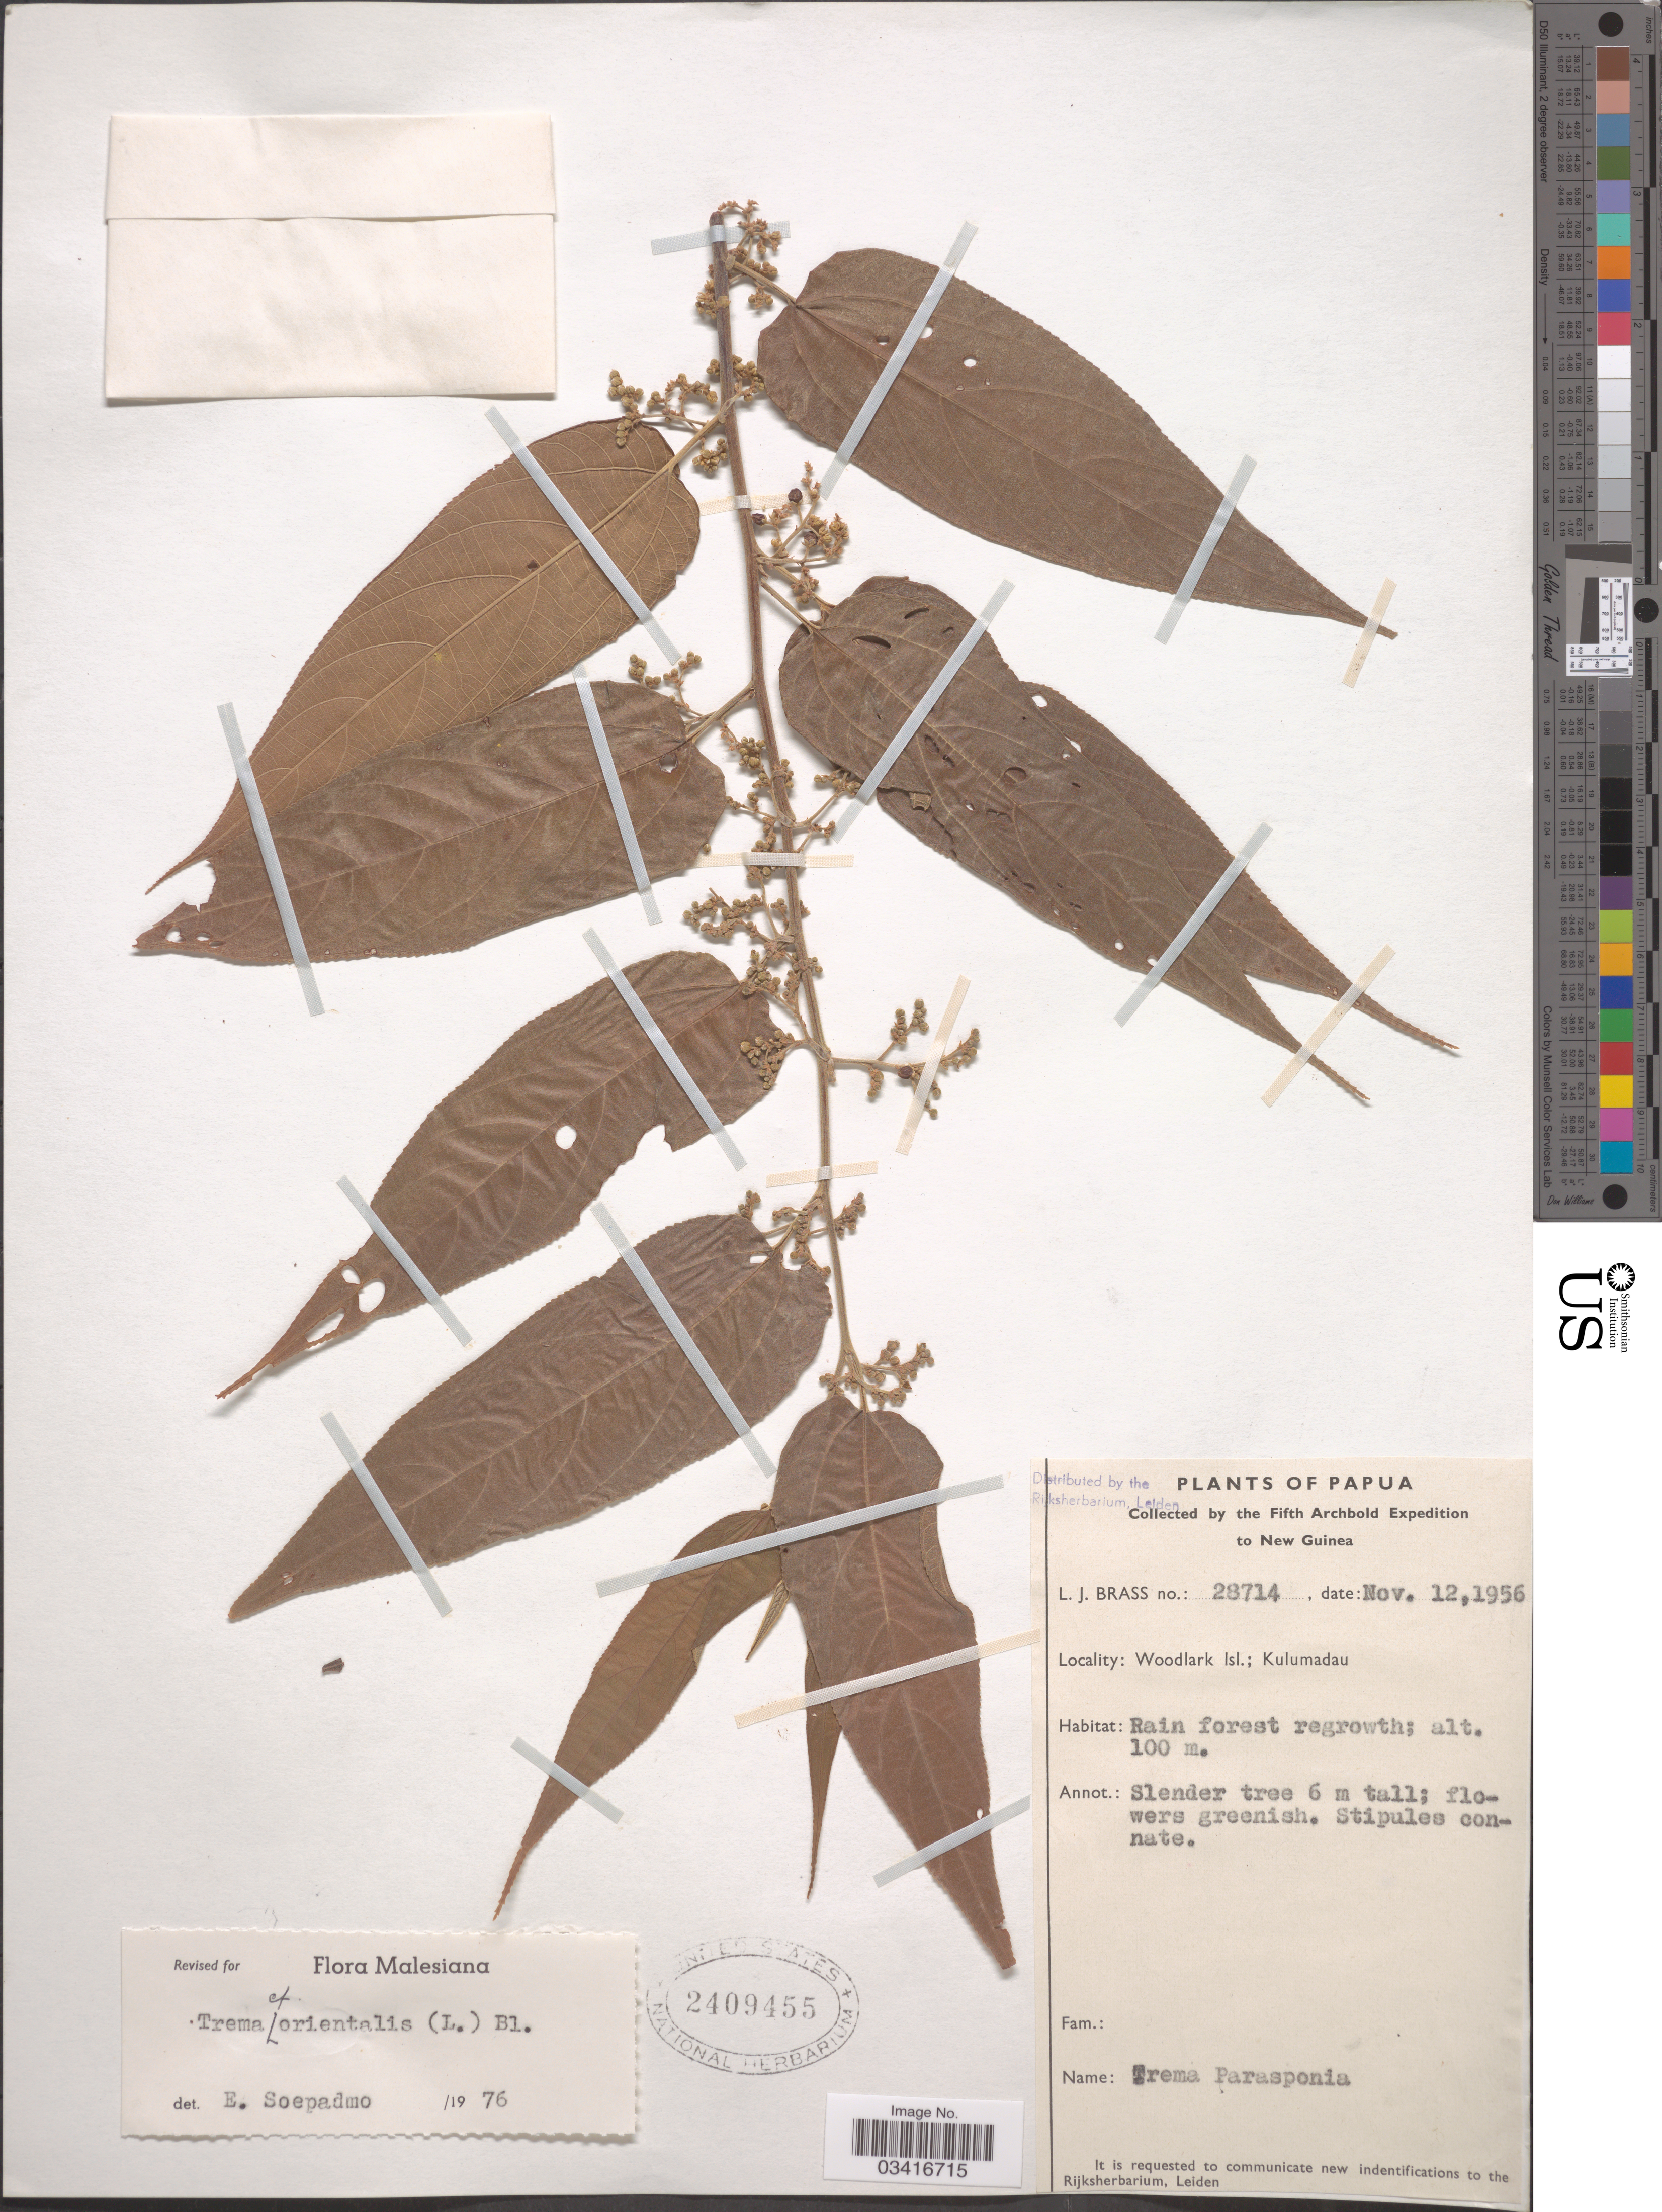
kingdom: Plantae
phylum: Tracheophyta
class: Magnoliopsida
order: Rosales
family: Cannabaceae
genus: Trema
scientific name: Trema orientale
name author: (L.) Blume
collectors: L. J. Brass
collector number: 28714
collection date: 1956-11-12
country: Papua New Guinea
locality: Papua. New Guinea. Woodlark Isl; Kulumadu.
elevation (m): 100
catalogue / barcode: US 2409455